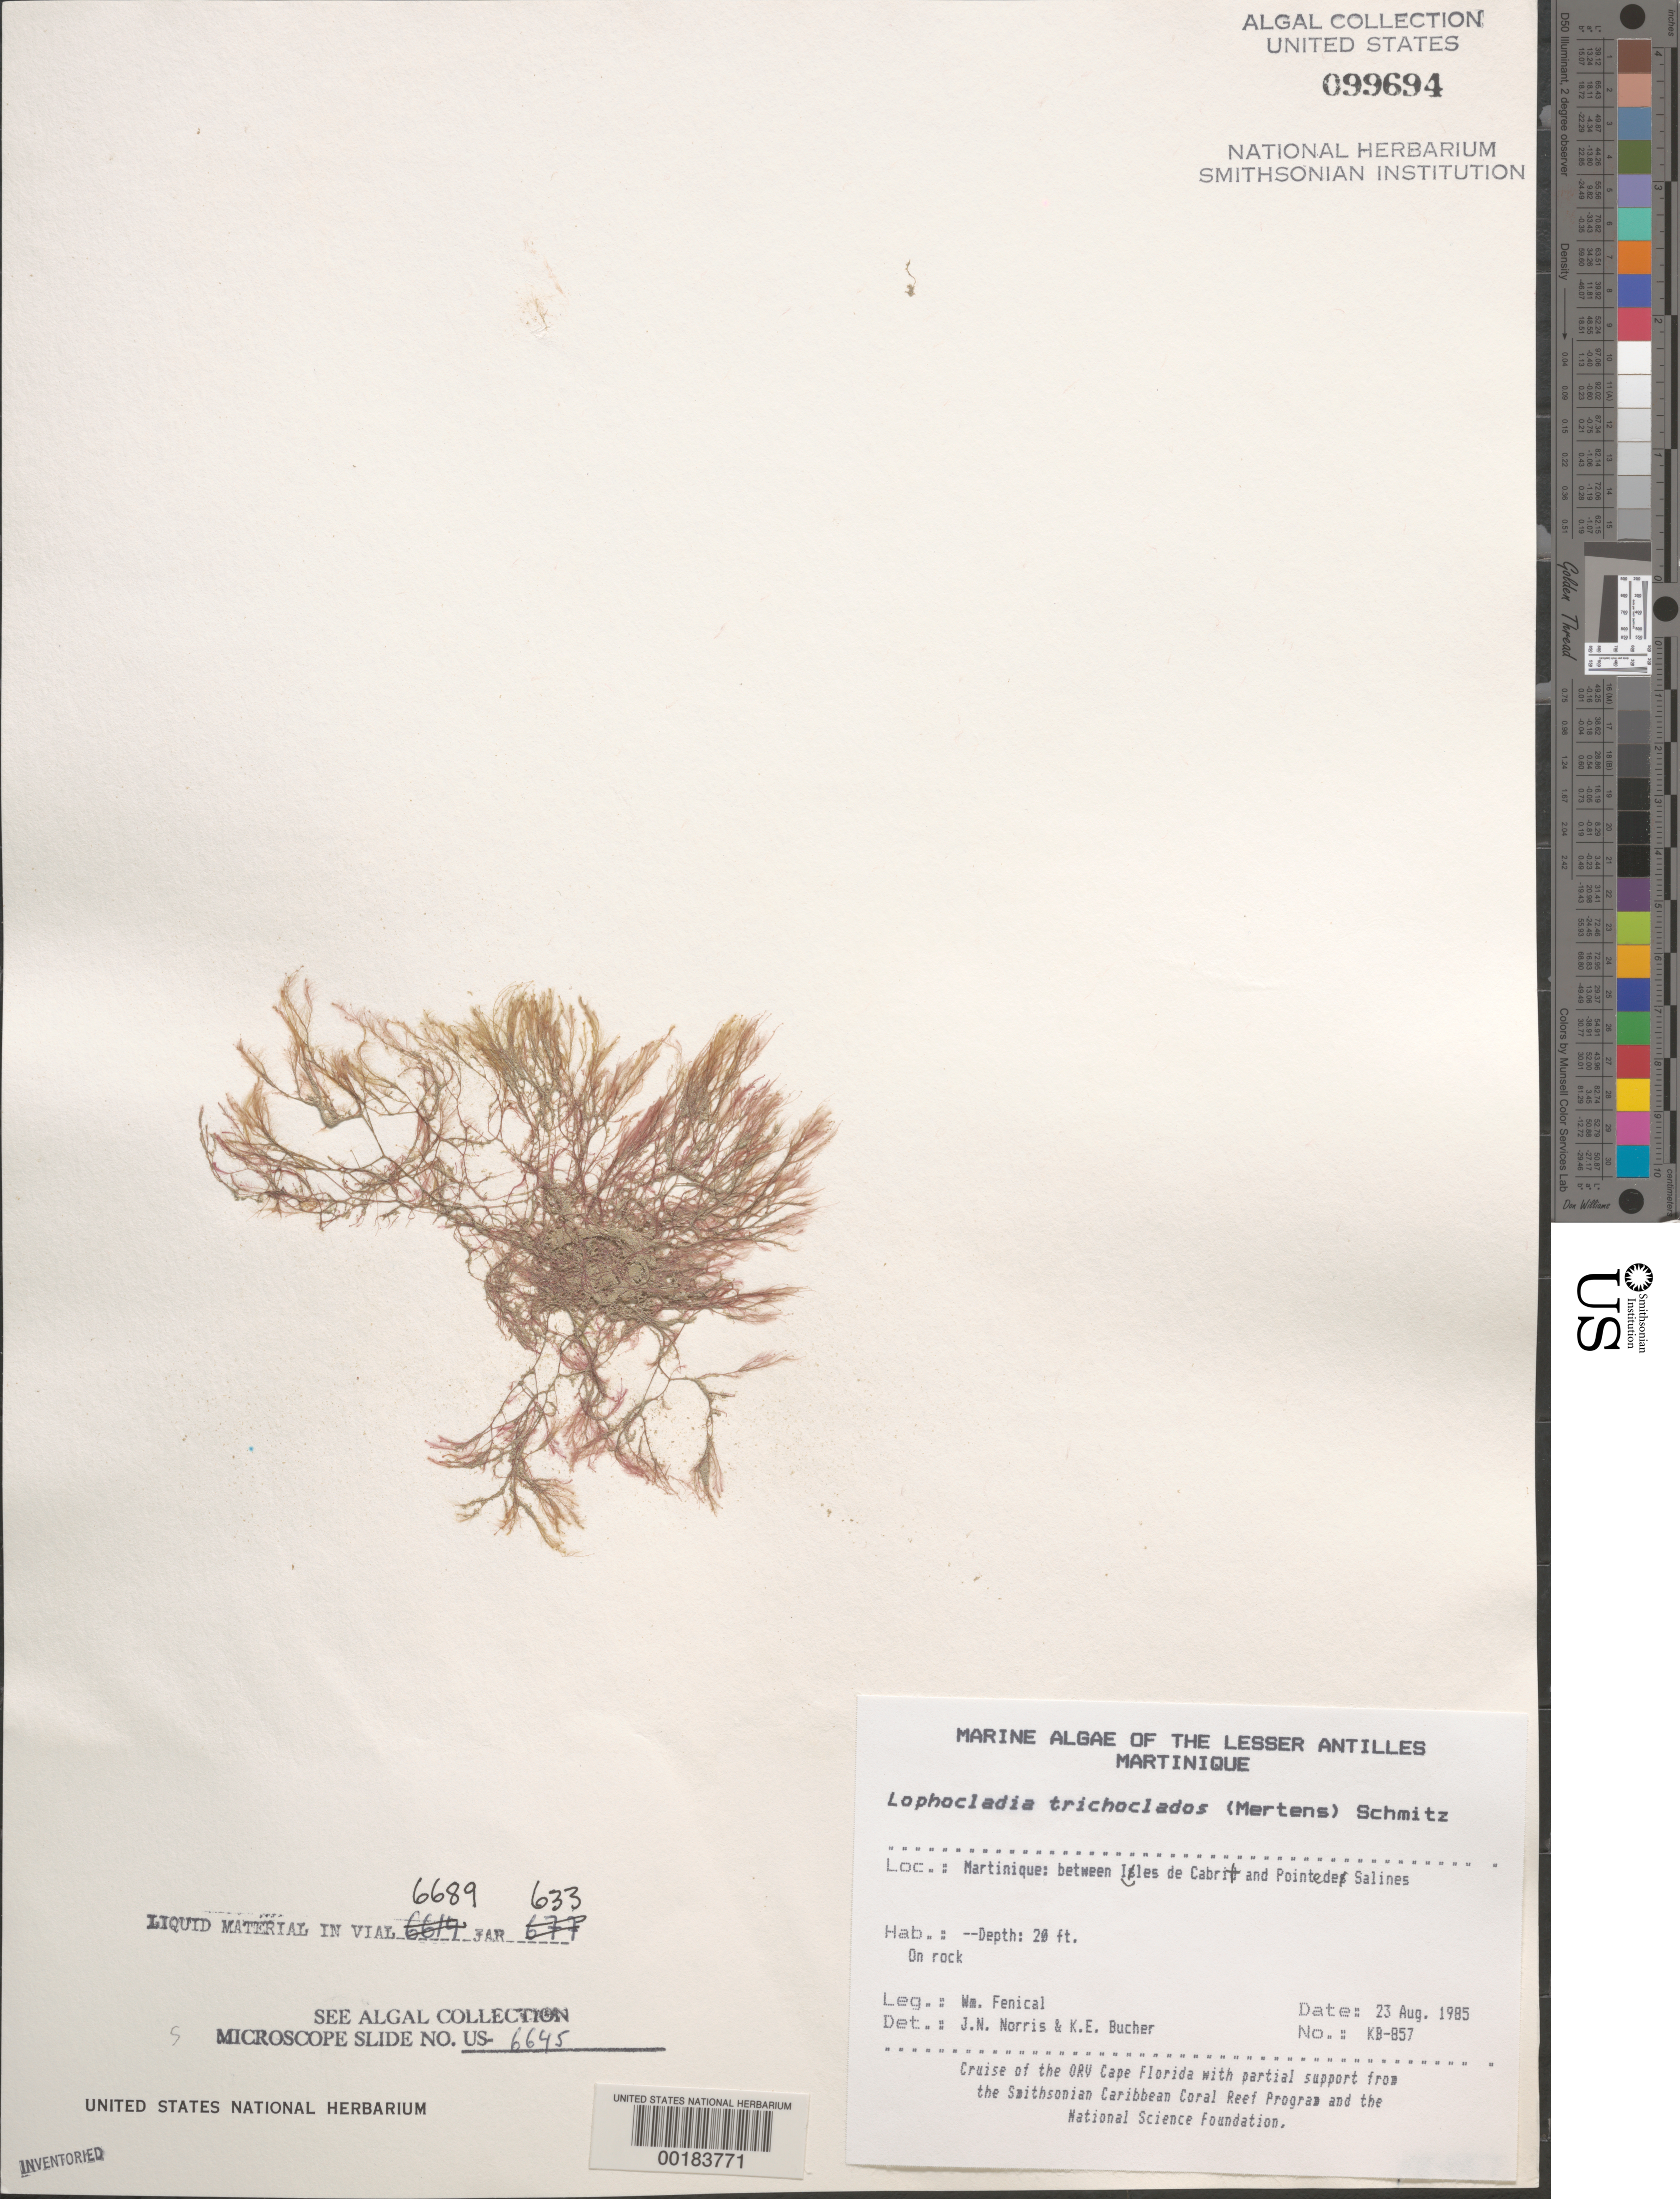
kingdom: Plantae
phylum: Rhodophyta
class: Florideophyceae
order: Ceramiales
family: Rhodomelaceae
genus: Lophocladia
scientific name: Lophocladia trichoclados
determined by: Norris, J. N.; Bucher, K. E.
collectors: W. Fenical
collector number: Kb-857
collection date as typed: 23 Aug 1985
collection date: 1985-08-23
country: Martinique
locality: Between Iles de Cabrit and Pointe de Salines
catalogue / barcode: US 99694